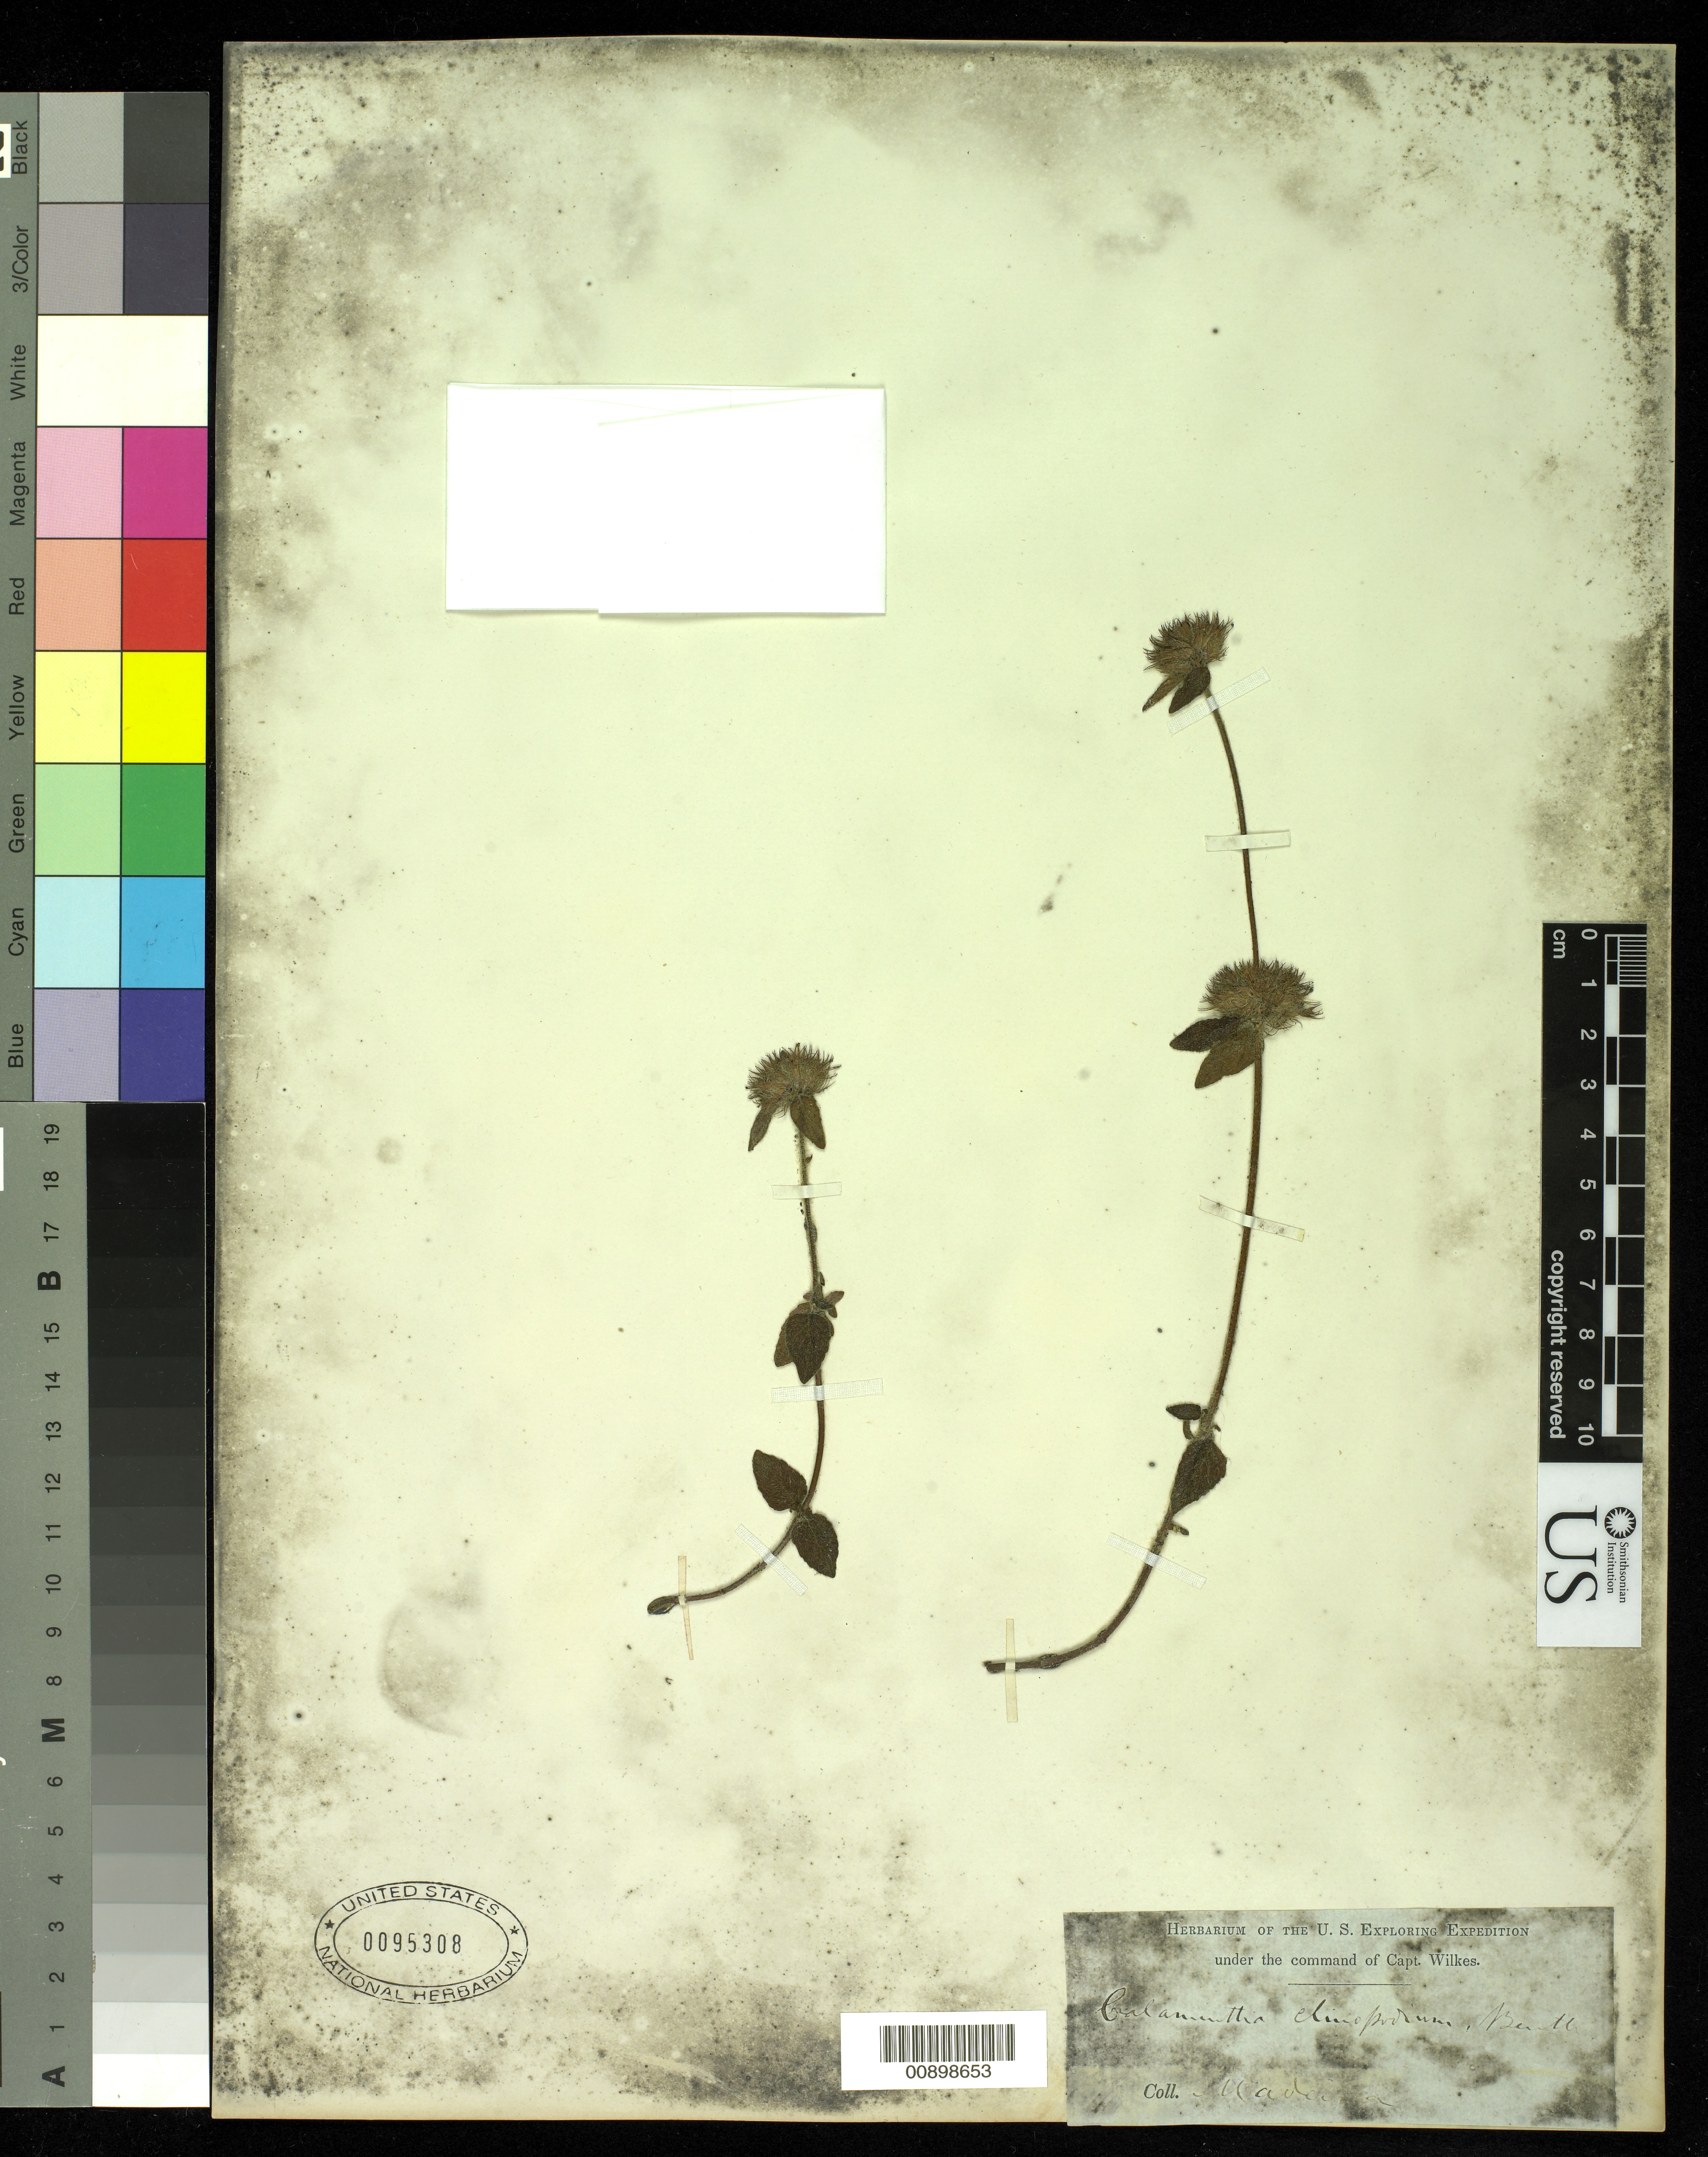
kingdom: Plantae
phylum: Tracheophyta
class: Magnoliopsida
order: Lamiales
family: Lamiaceae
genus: Clinopodium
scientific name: Clinopodium vulgare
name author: L.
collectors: Wilkes Explor. Exped.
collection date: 1838/1842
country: Portugal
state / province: Madeira (Aut. Reg.)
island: Madeira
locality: Funchal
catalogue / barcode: US 95308